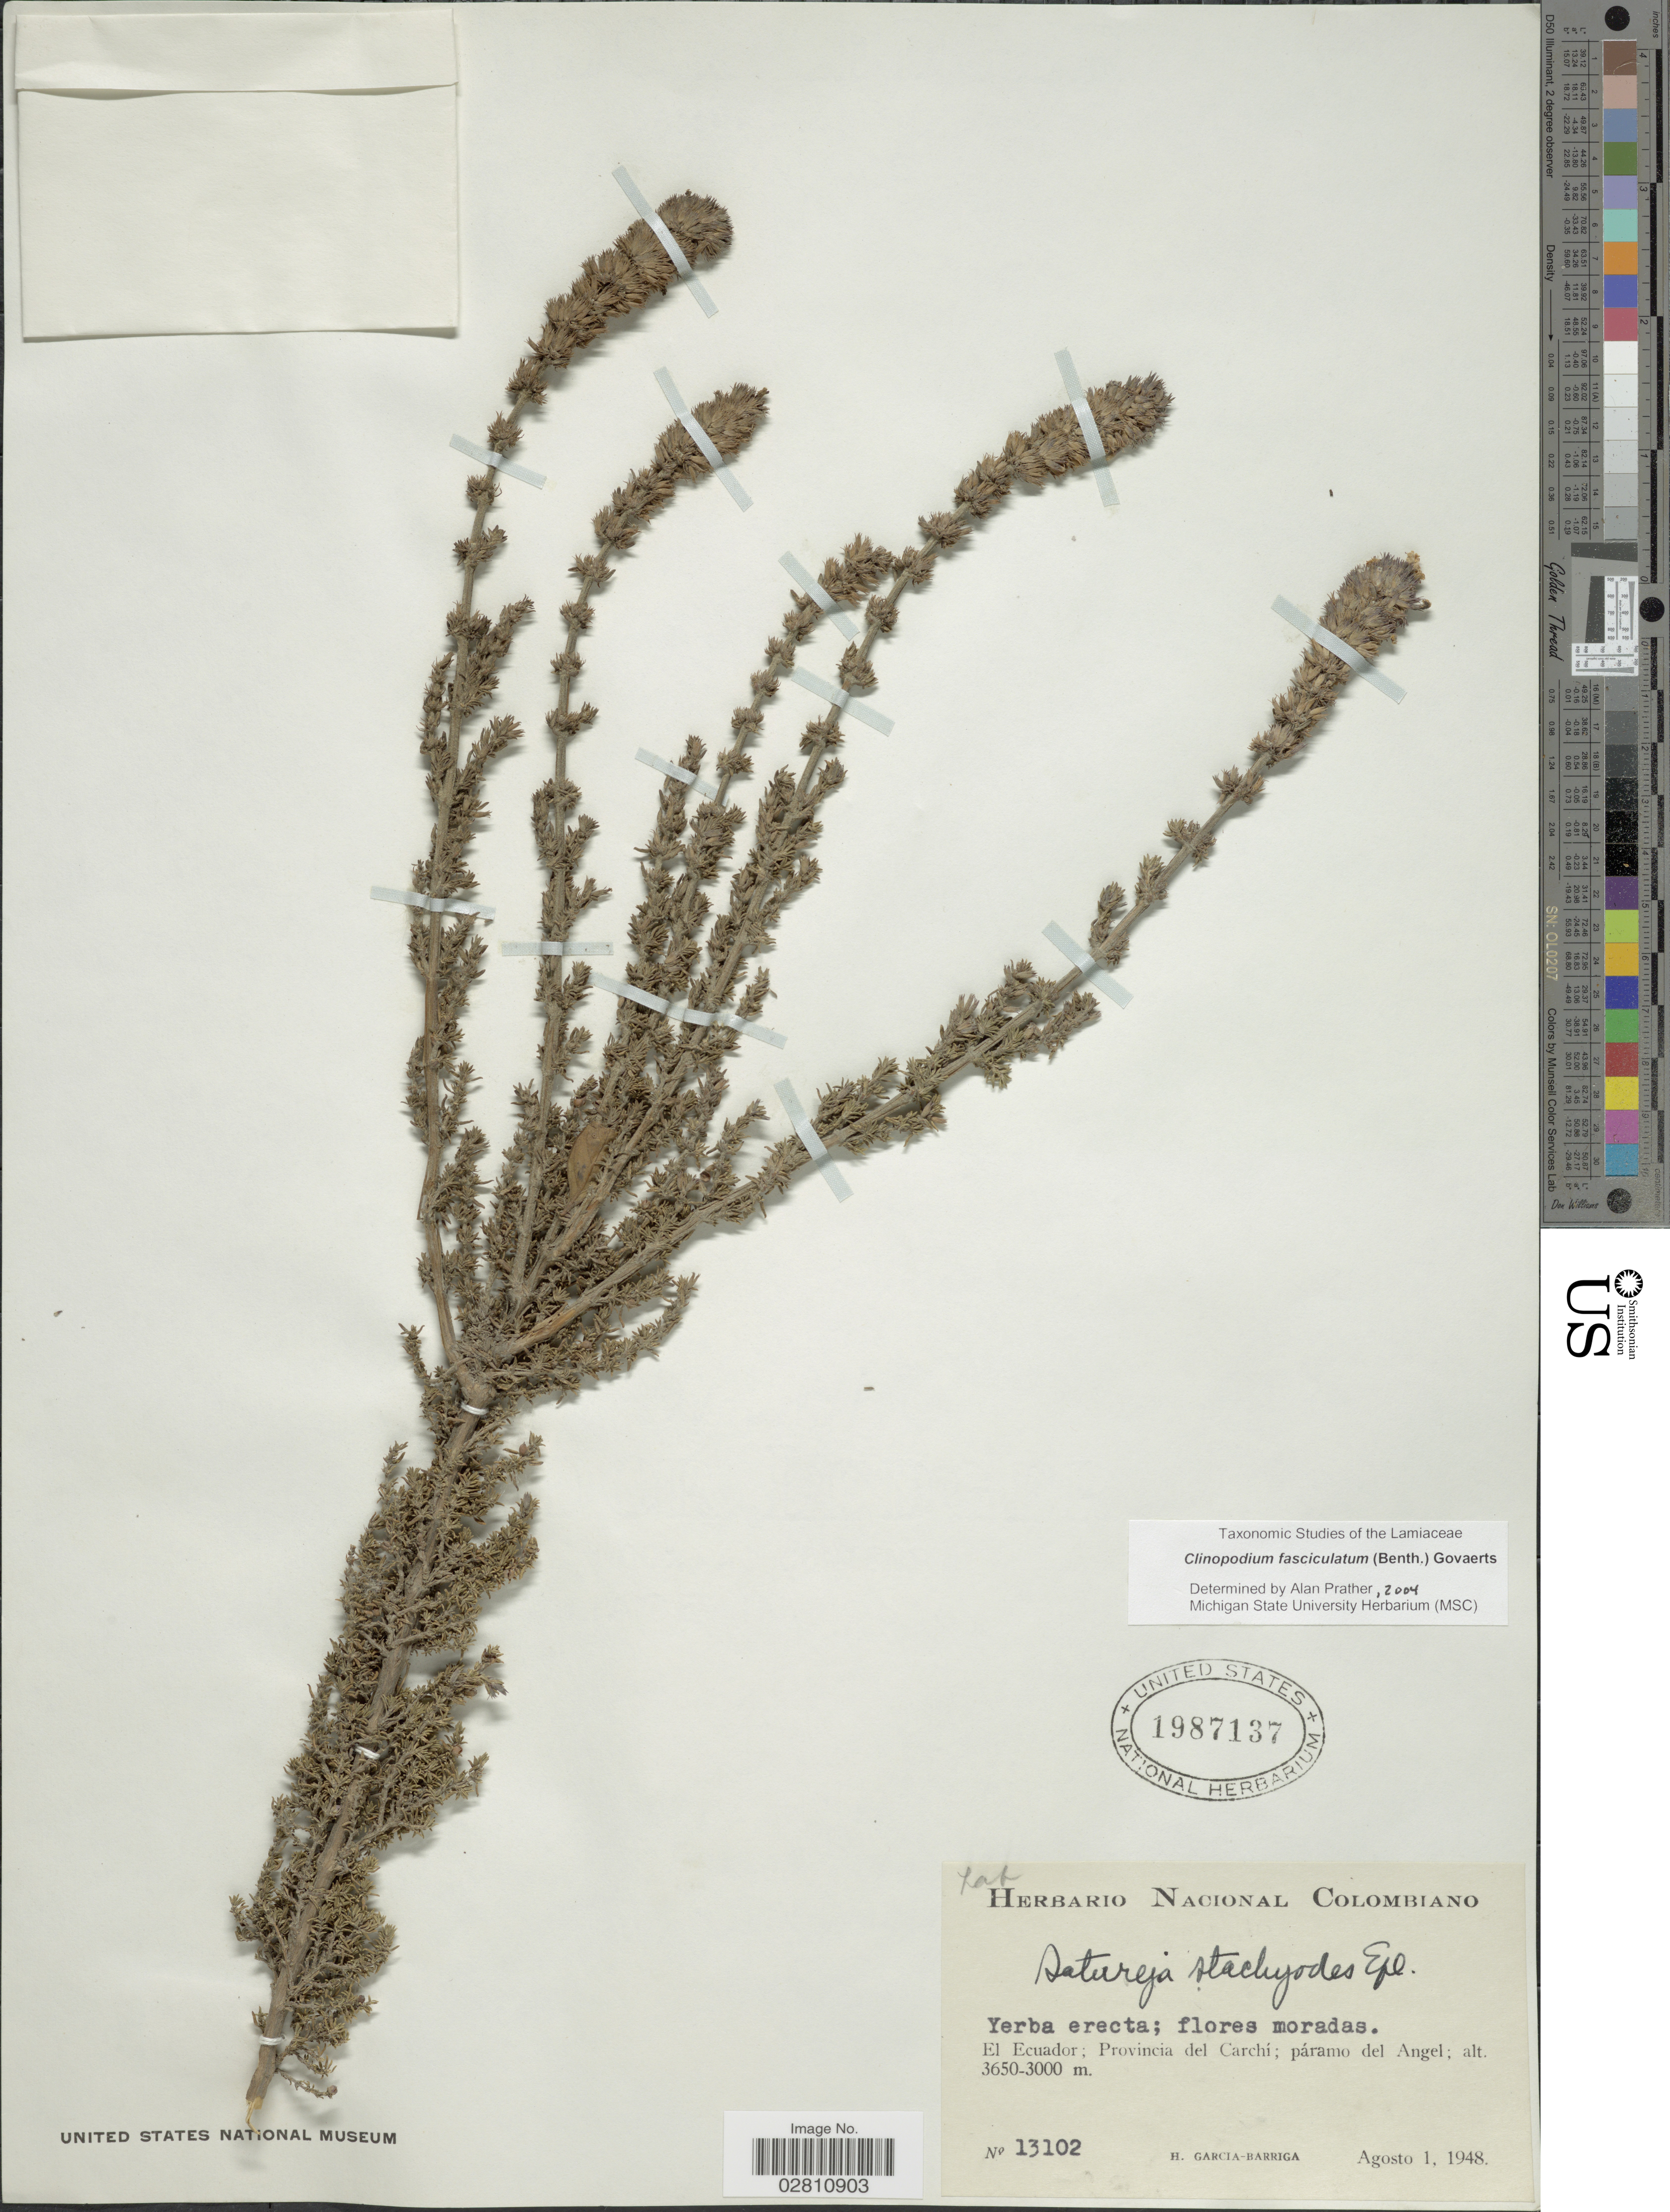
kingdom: Plantae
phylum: Tracheophyta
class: Magnoliopsida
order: Lamiales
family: Lamiaceae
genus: Clinopodium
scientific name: Clinopodium fasciculatum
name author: (Benth.) Govaerts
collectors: H. García Barriga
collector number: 13102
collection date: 1948-08-01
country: Ecuador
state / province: Carchi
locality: El Ecuador; Provincia del Carchi; páramo del Angel.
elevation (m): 3000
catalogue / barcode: US 1987137